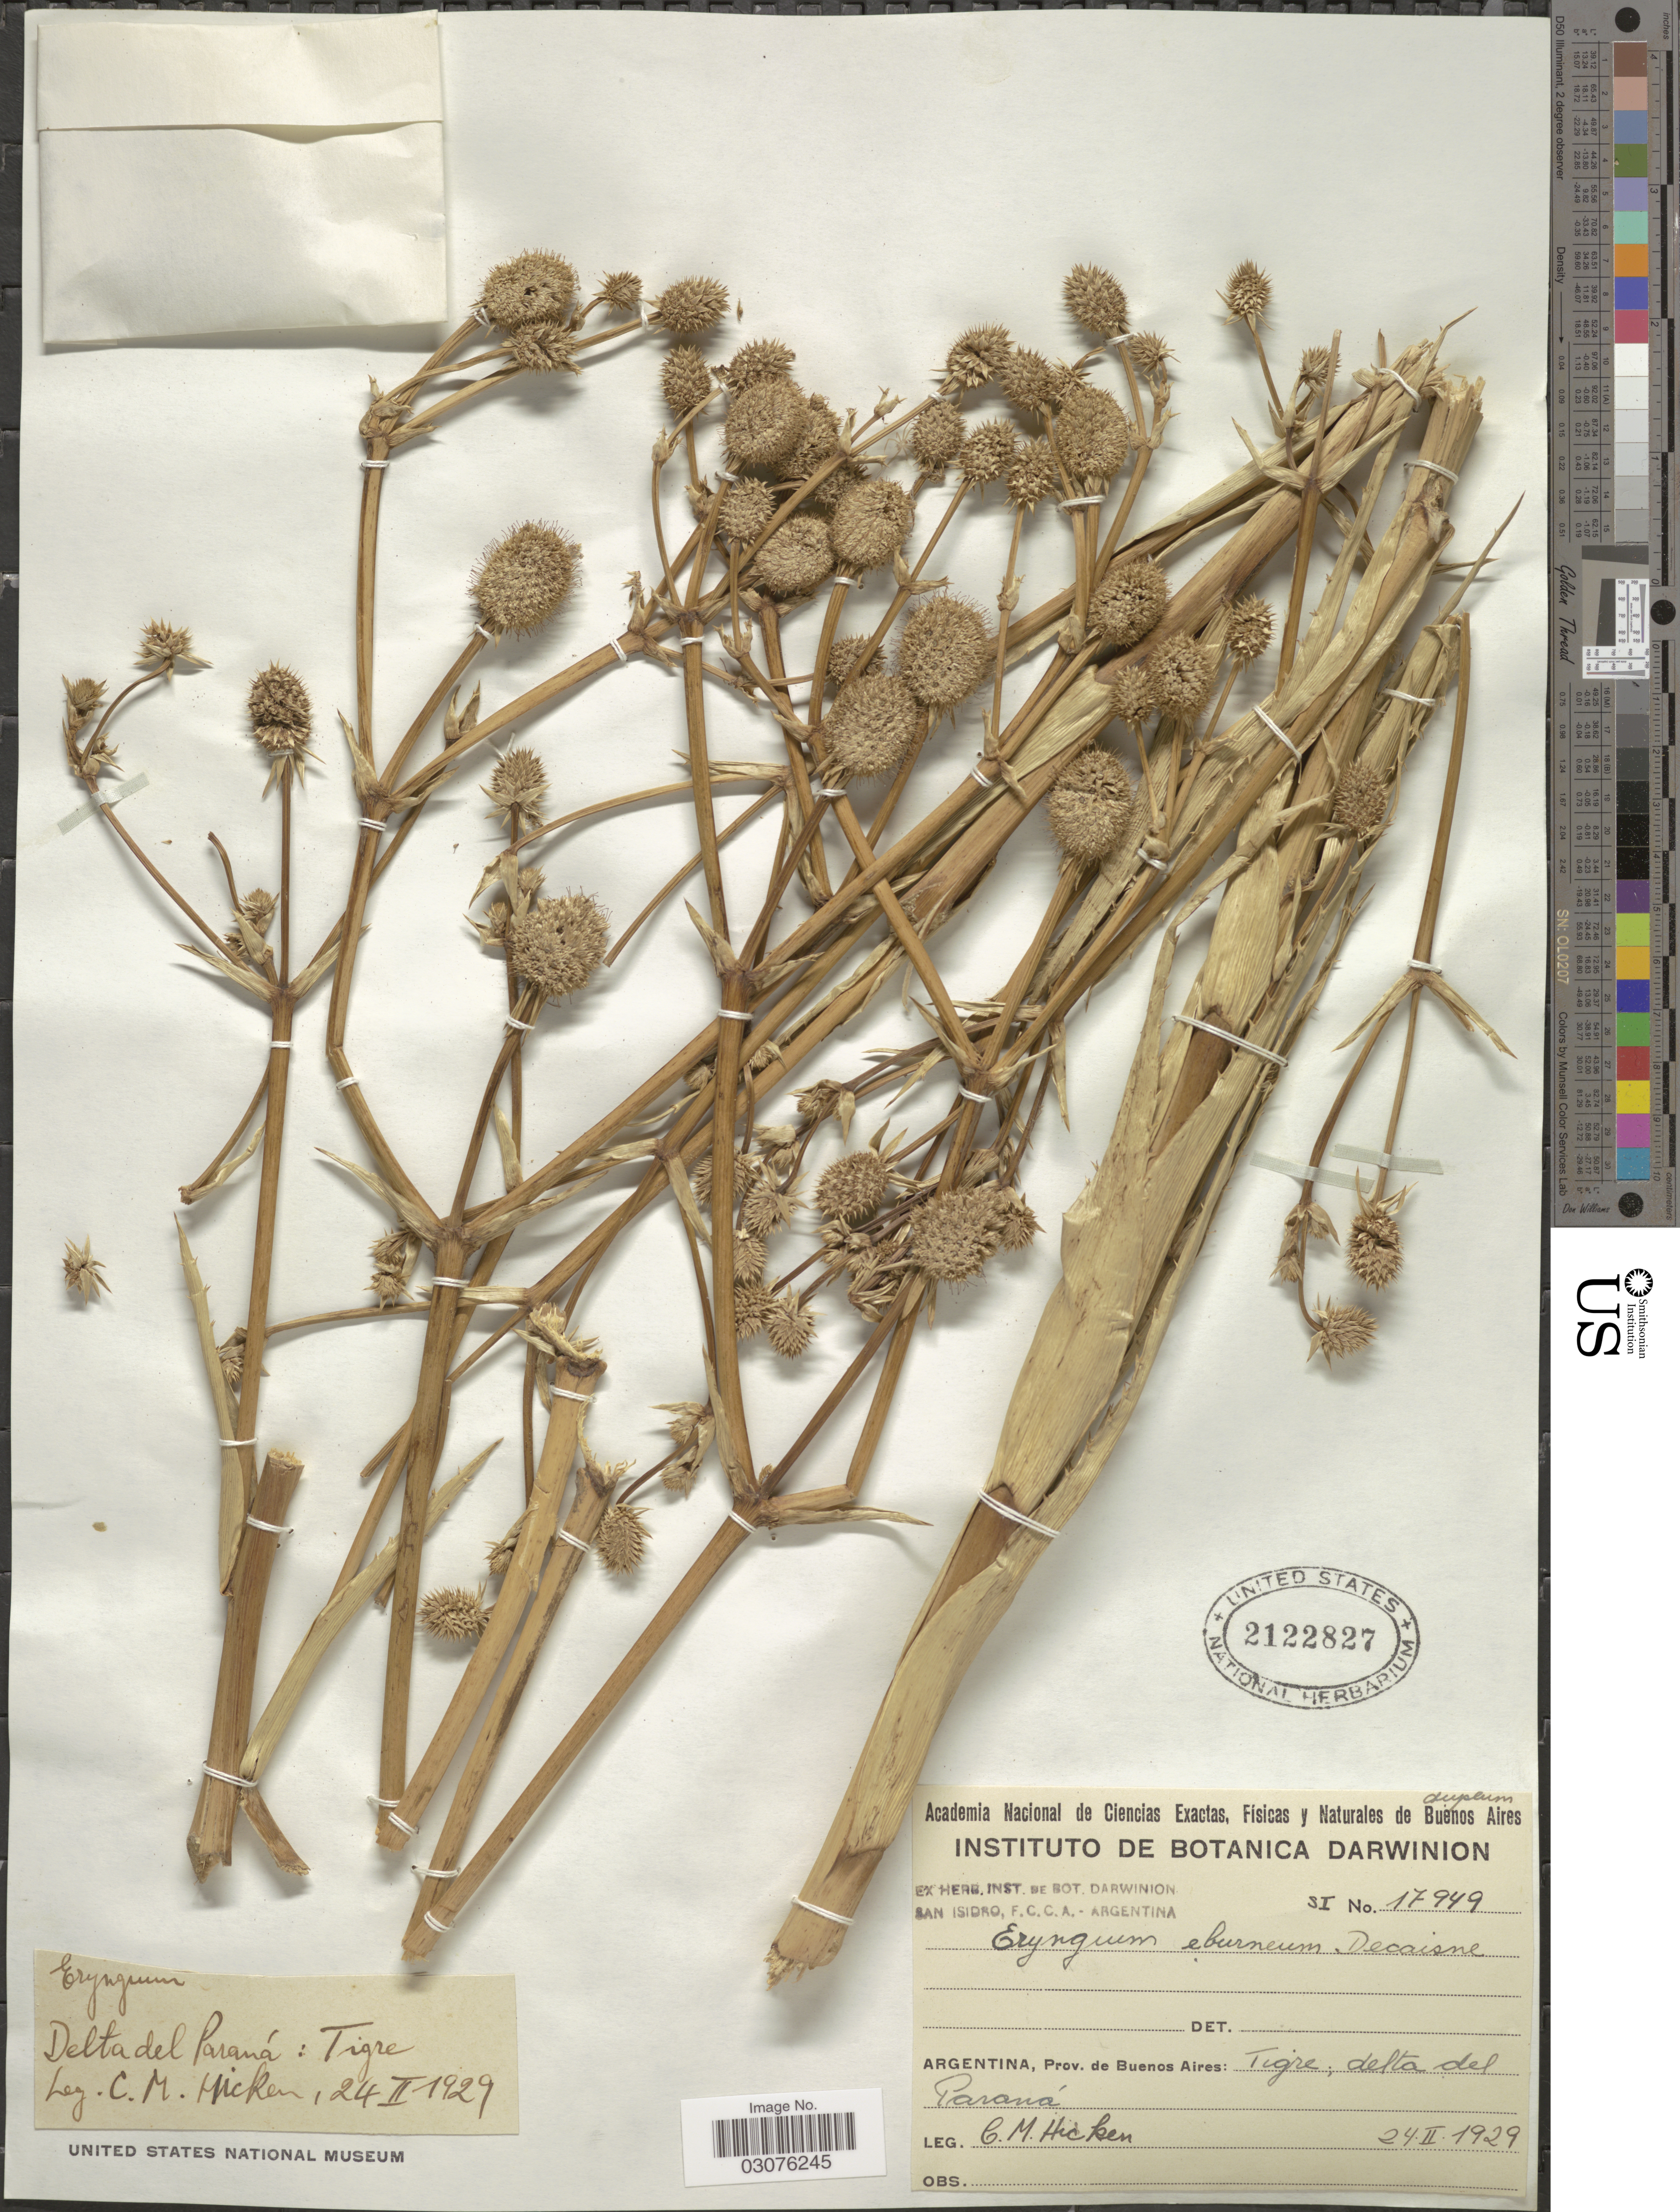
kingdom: Plantae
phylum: Tracheophyta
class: Magnoliopsida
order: Apiales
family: Apiaceae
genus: Eryngium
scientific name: Eryngium eburneum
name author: Decne.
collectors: C. M. Hicken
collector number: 17949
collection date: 1929-02-24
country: Argentina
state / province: Buenos Aires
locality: Tigre; delta del Paraná.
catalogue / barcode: US 2122827